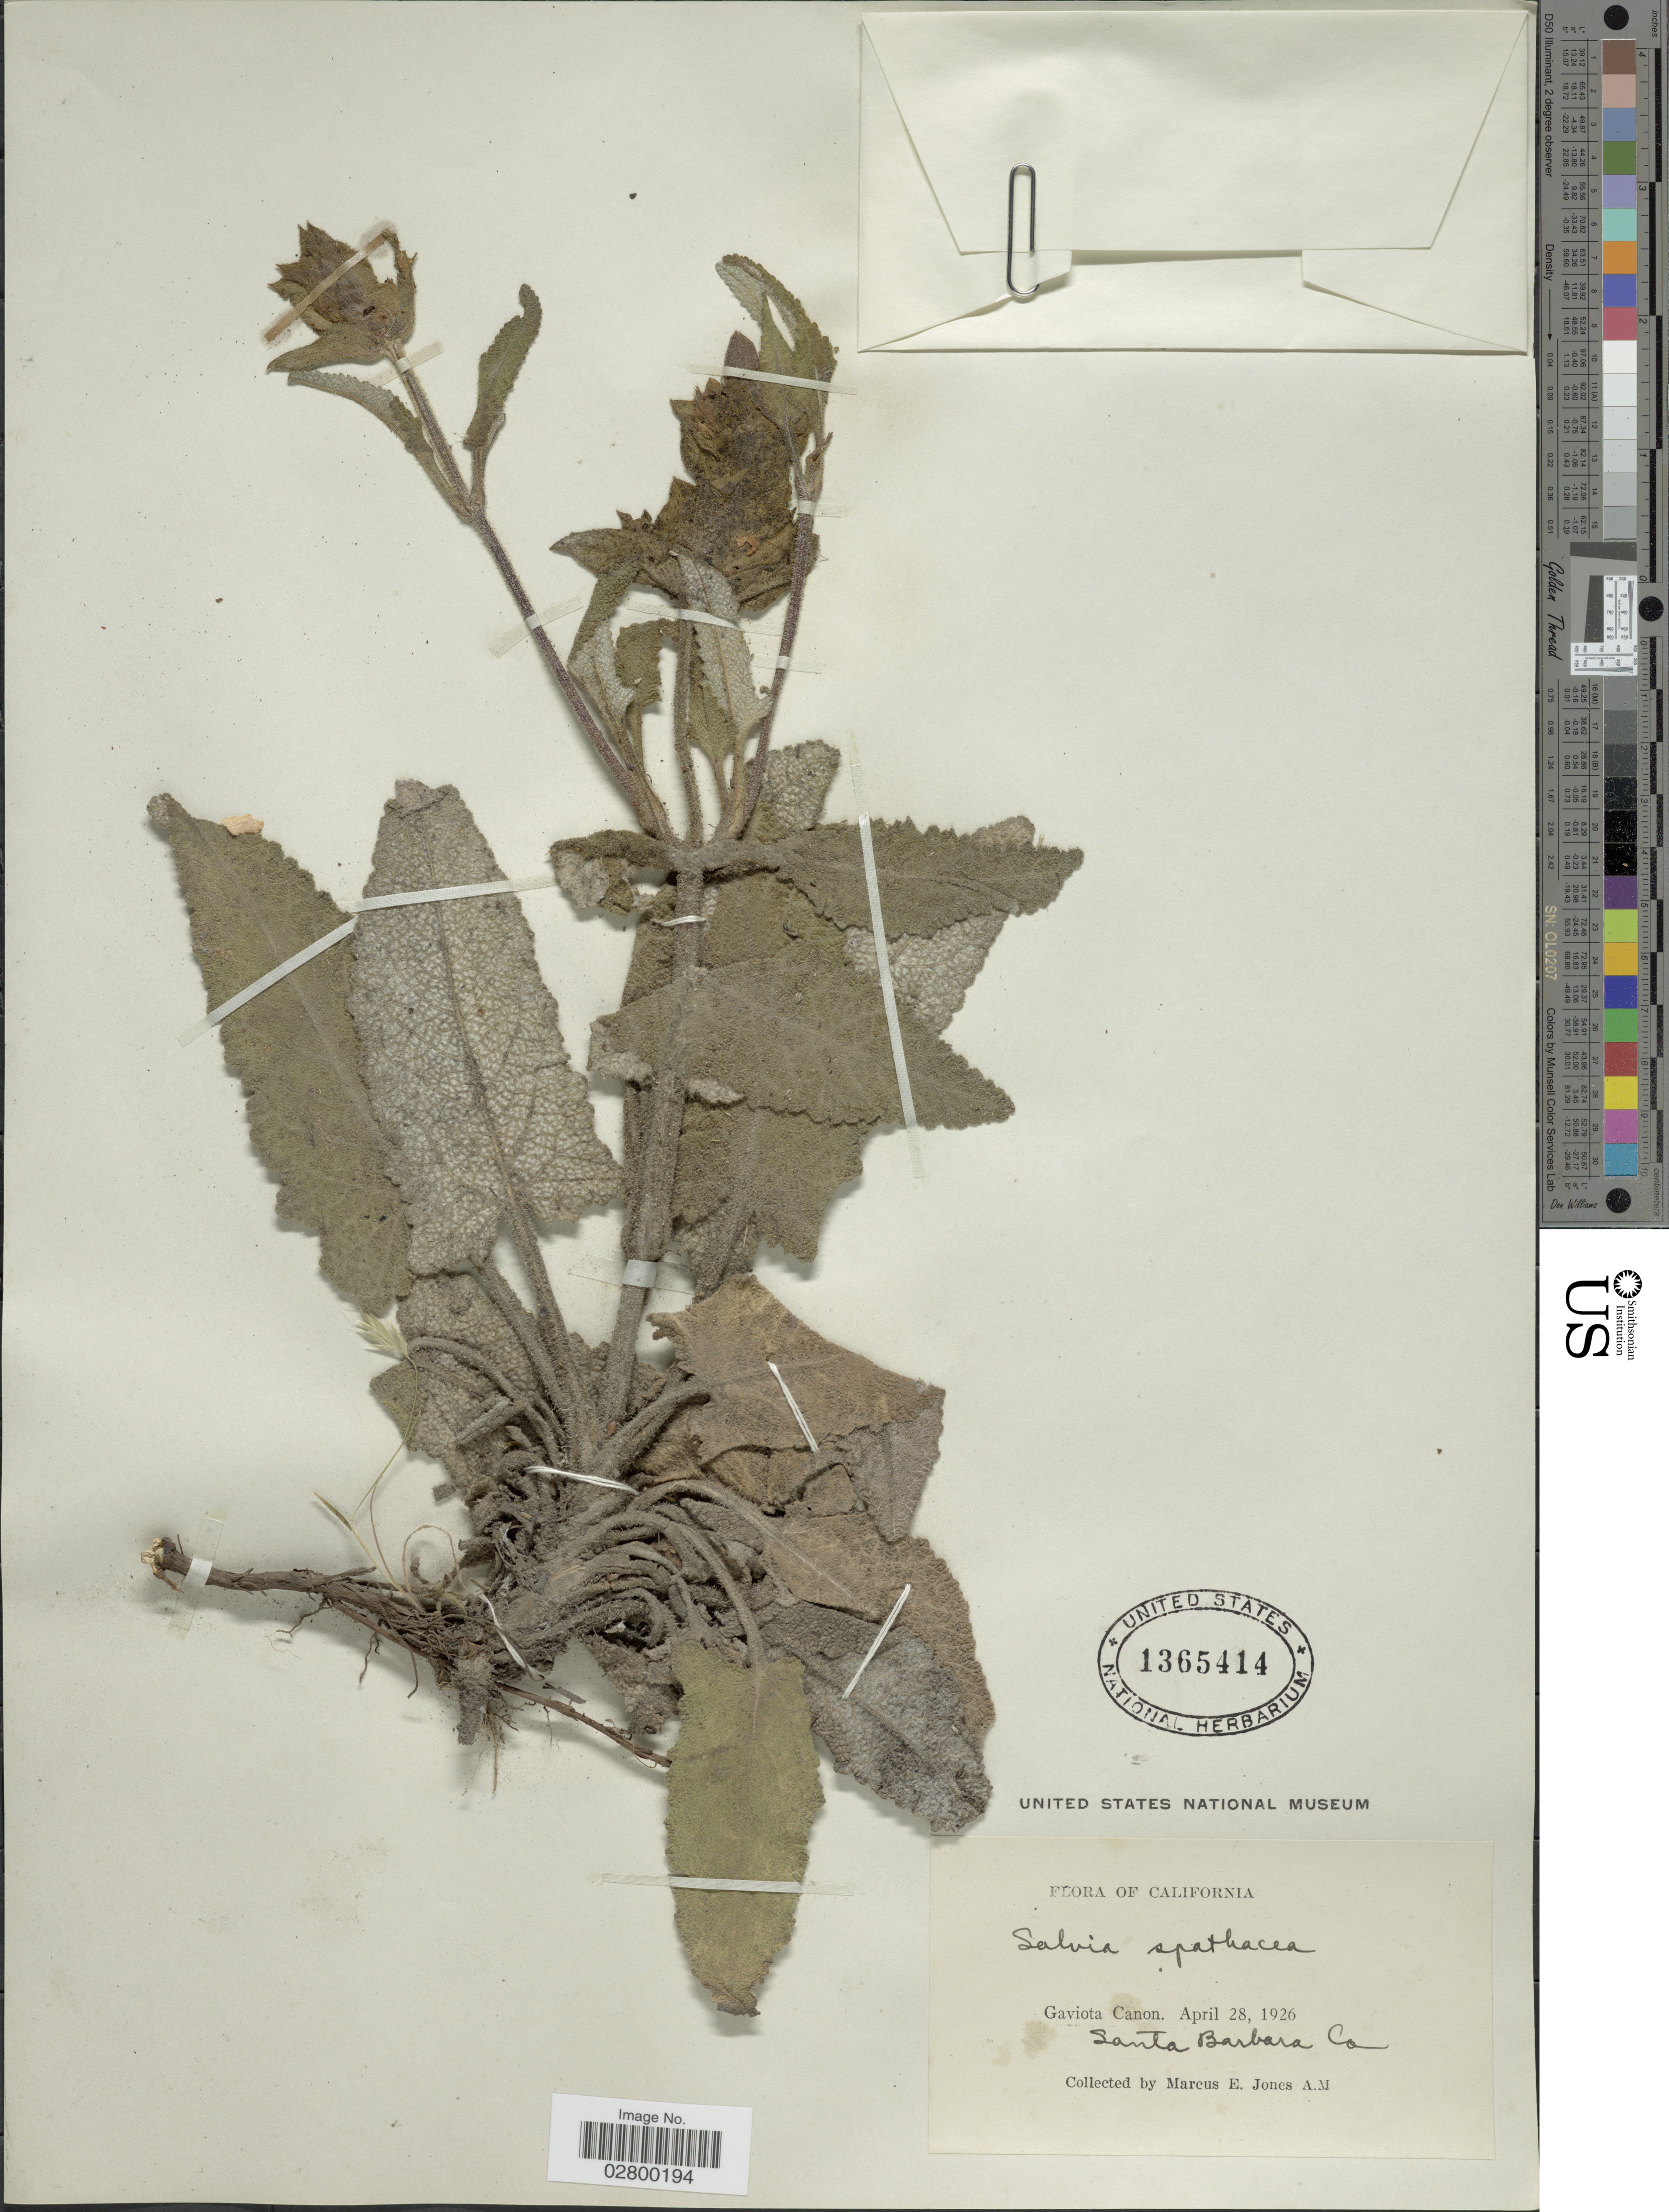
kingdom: Plantae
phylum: Tracheophyta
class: Magnoliopsida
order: Lamiales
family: Lamiaceae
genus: Salvia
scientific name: Salvia spathacea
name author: Greene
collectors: M. E. Jones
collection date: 1926-04-28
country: United States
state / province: California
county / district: Santa Barbara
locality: Gaviota Canon, Santa Barbara Co.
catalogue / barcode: US 1365414